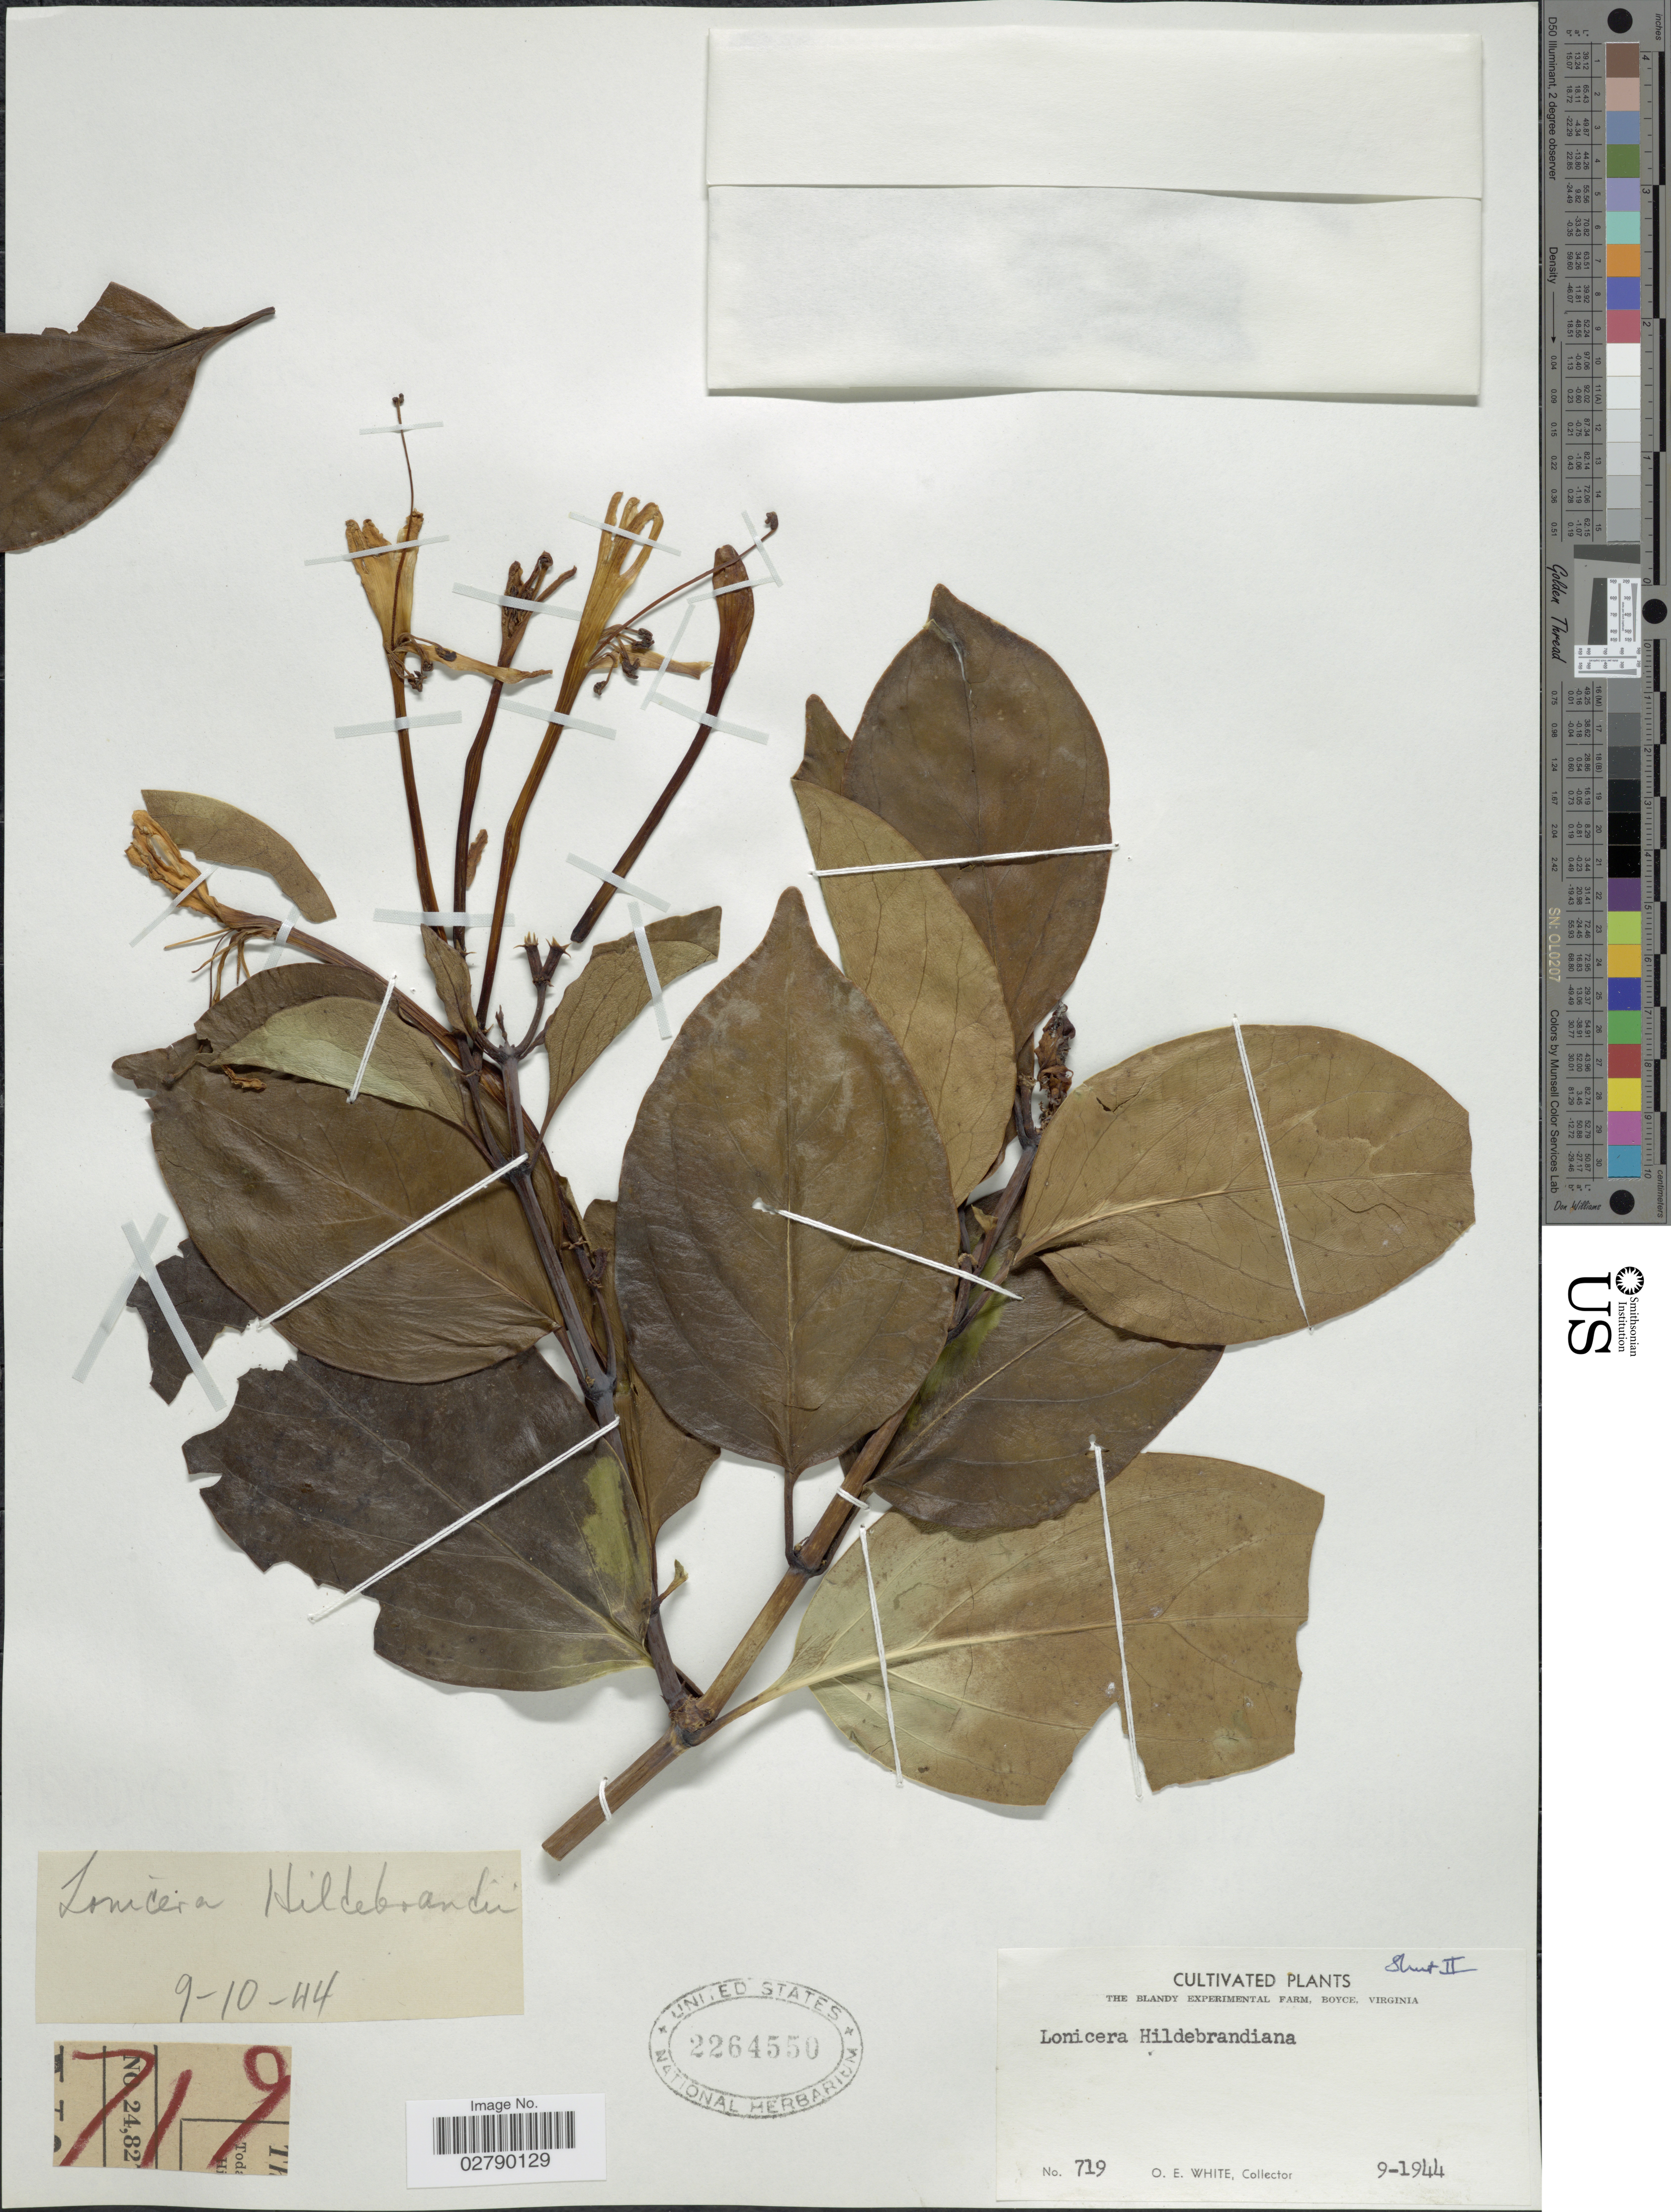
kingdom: Plantae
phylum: Tracheophyta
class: Magnoliopsida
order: Dipsacales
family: Caprifoliaceae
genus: Lonicera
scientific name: Lonicera hildebrandtiana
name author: Collett & Hemsl.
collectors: O. E. White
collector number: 719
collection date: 1944-09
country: United States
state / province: Virginia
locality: The Blandy Experimental Farm, Boyce.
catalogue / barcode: US 2264550